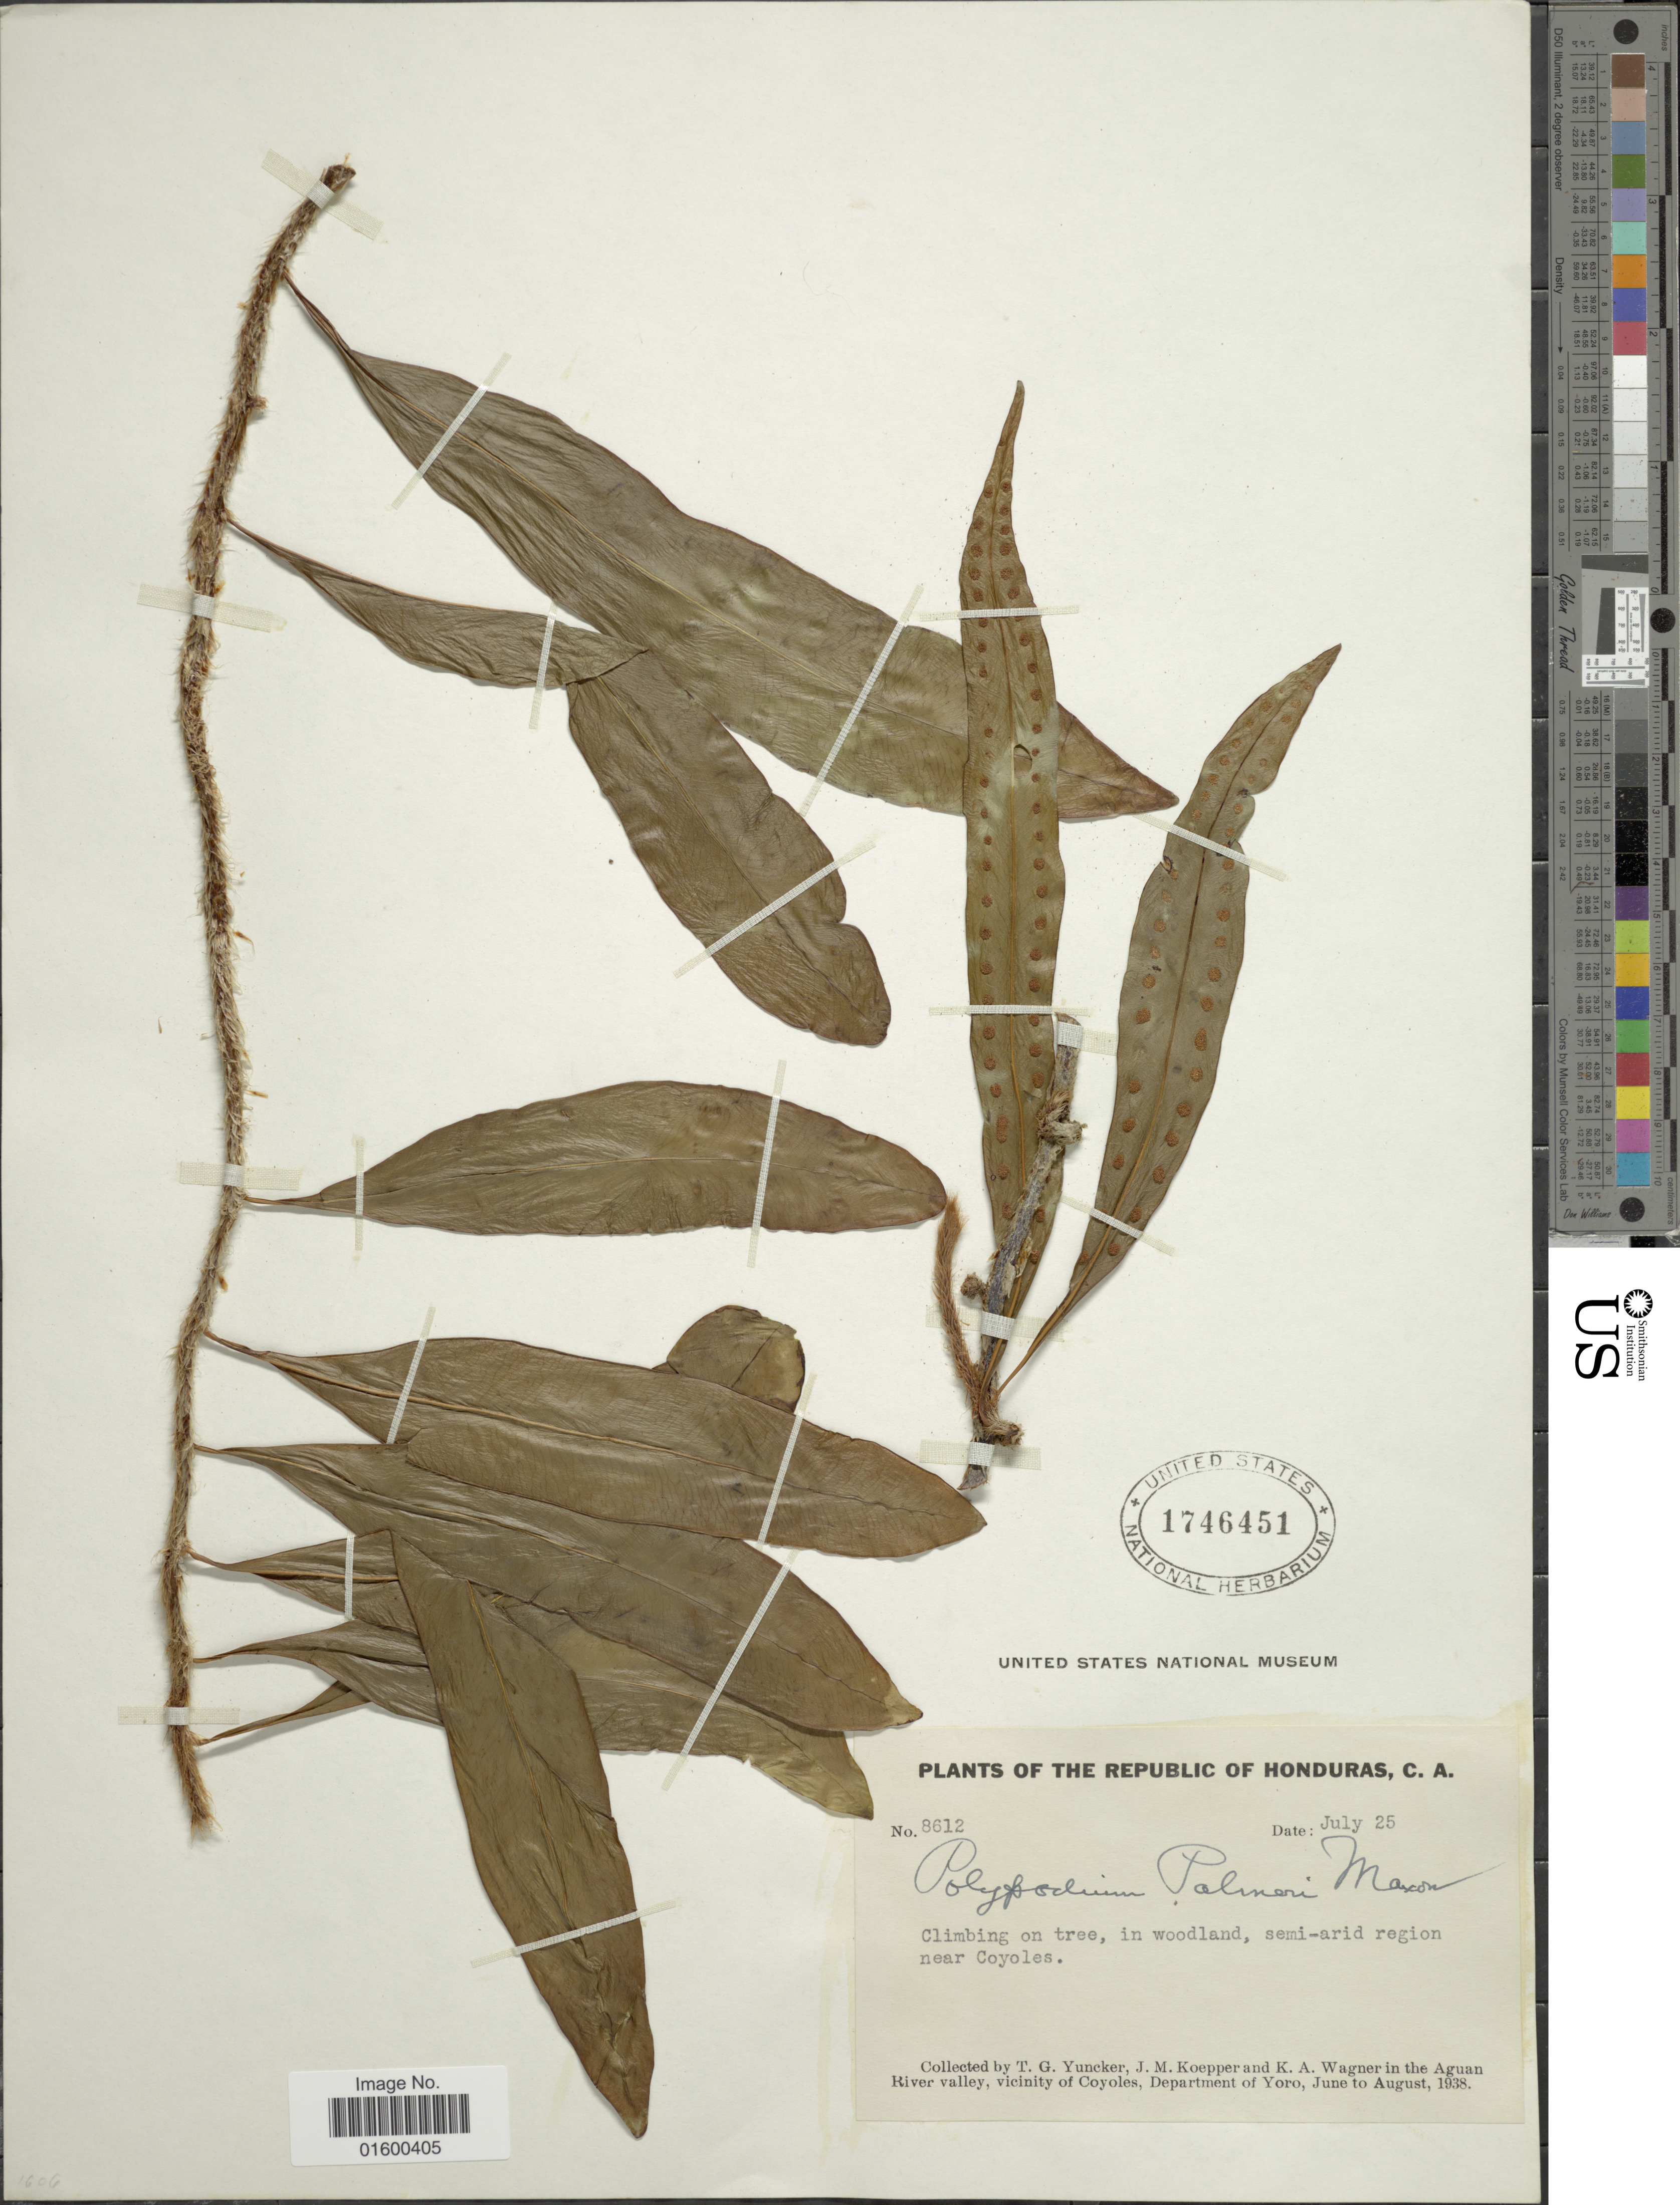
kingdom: Plantae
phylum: Tracheophyta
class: Polypodiopsida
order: Polypodiales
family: Polypodiaceae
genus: Microgramma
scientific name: Microgramma nitida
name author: (J. Sm.) A.R. Sm.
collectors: T. G. Yuncker, J. M. Koepper & K. A. Wagner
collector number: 8612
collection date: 1938-07-25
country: Honduras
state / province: Yoro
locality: Republic of Honduras, C. A., region near Coyoles, Aguan River valley, vicinity of Coyoles, Department of Yoro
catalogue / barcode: US 1746451